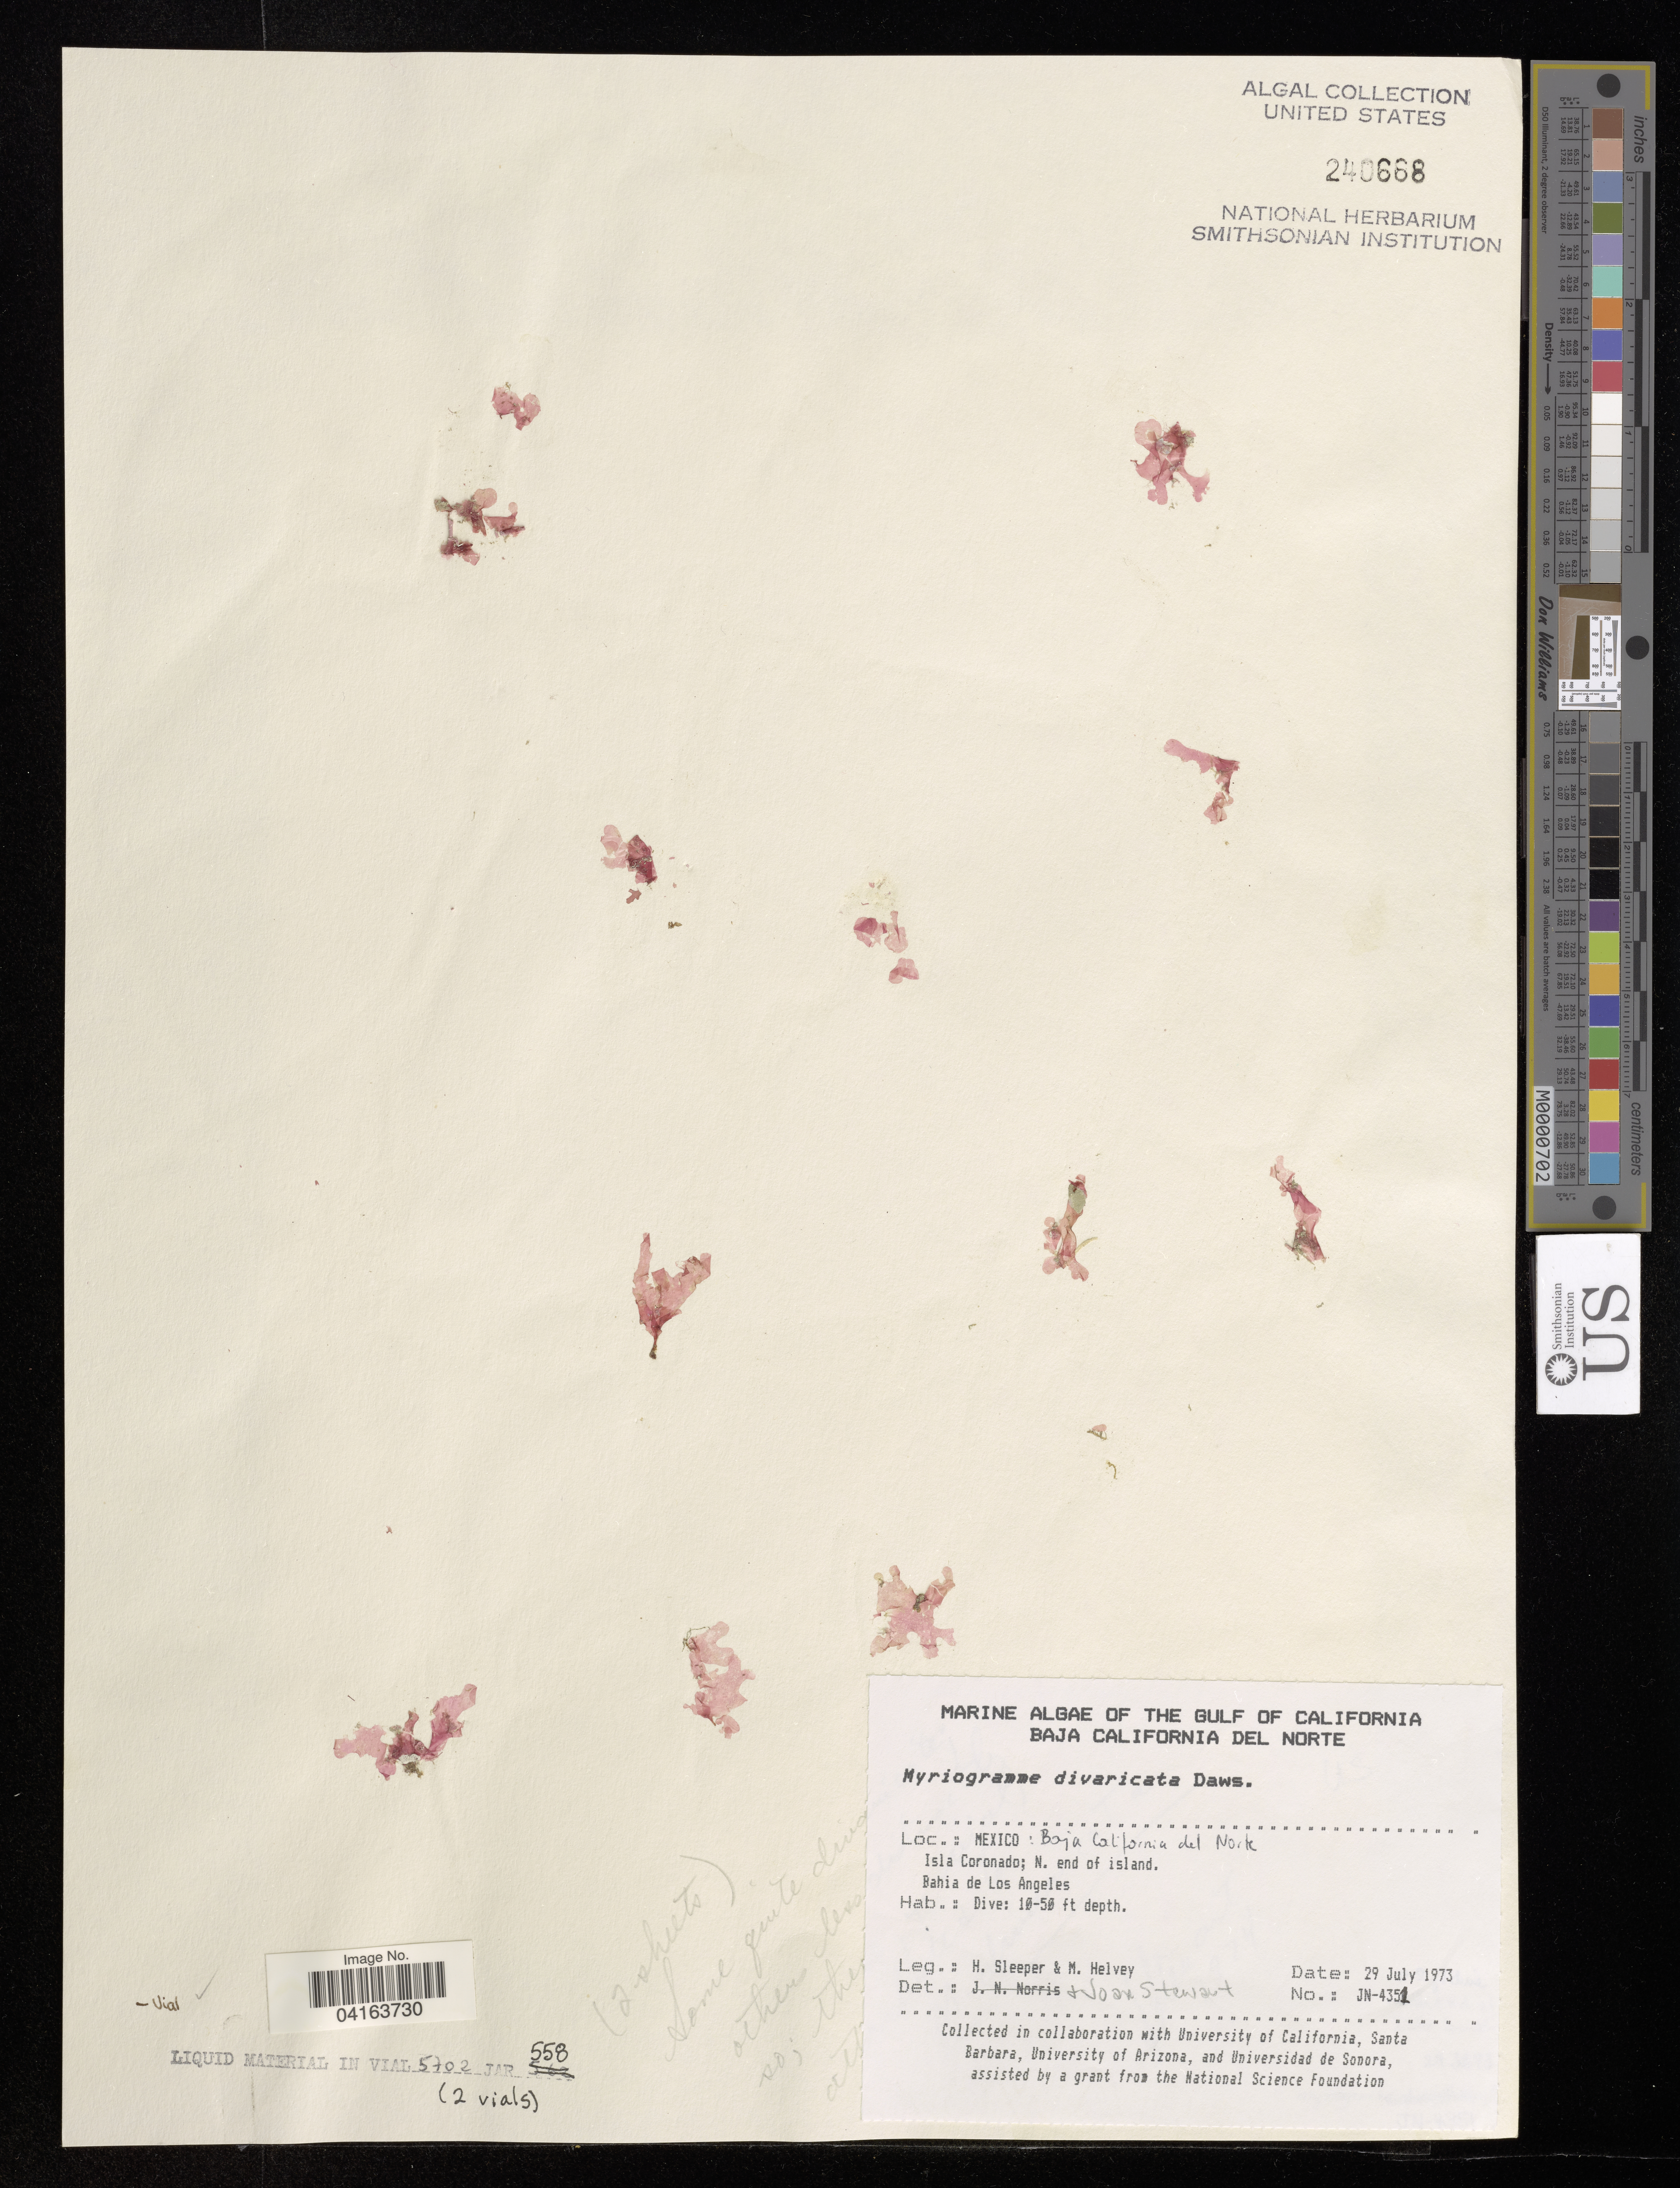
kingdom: Plantae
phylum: Rhodophyta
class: Florideophyceae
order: Ceramiales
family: Delesseriaceae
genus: Myriogramme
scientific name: Myriogramme divaricata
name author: E.Y. Dawson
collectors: H. Sleeper & M. Helvey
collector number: JN-4351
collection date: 1973-07-29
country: Mexico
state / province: Baja California Norte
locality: The Gulf of California. Isla Coronado; N. end of island. Bahia de Los Angeles.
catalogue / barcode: US 240668